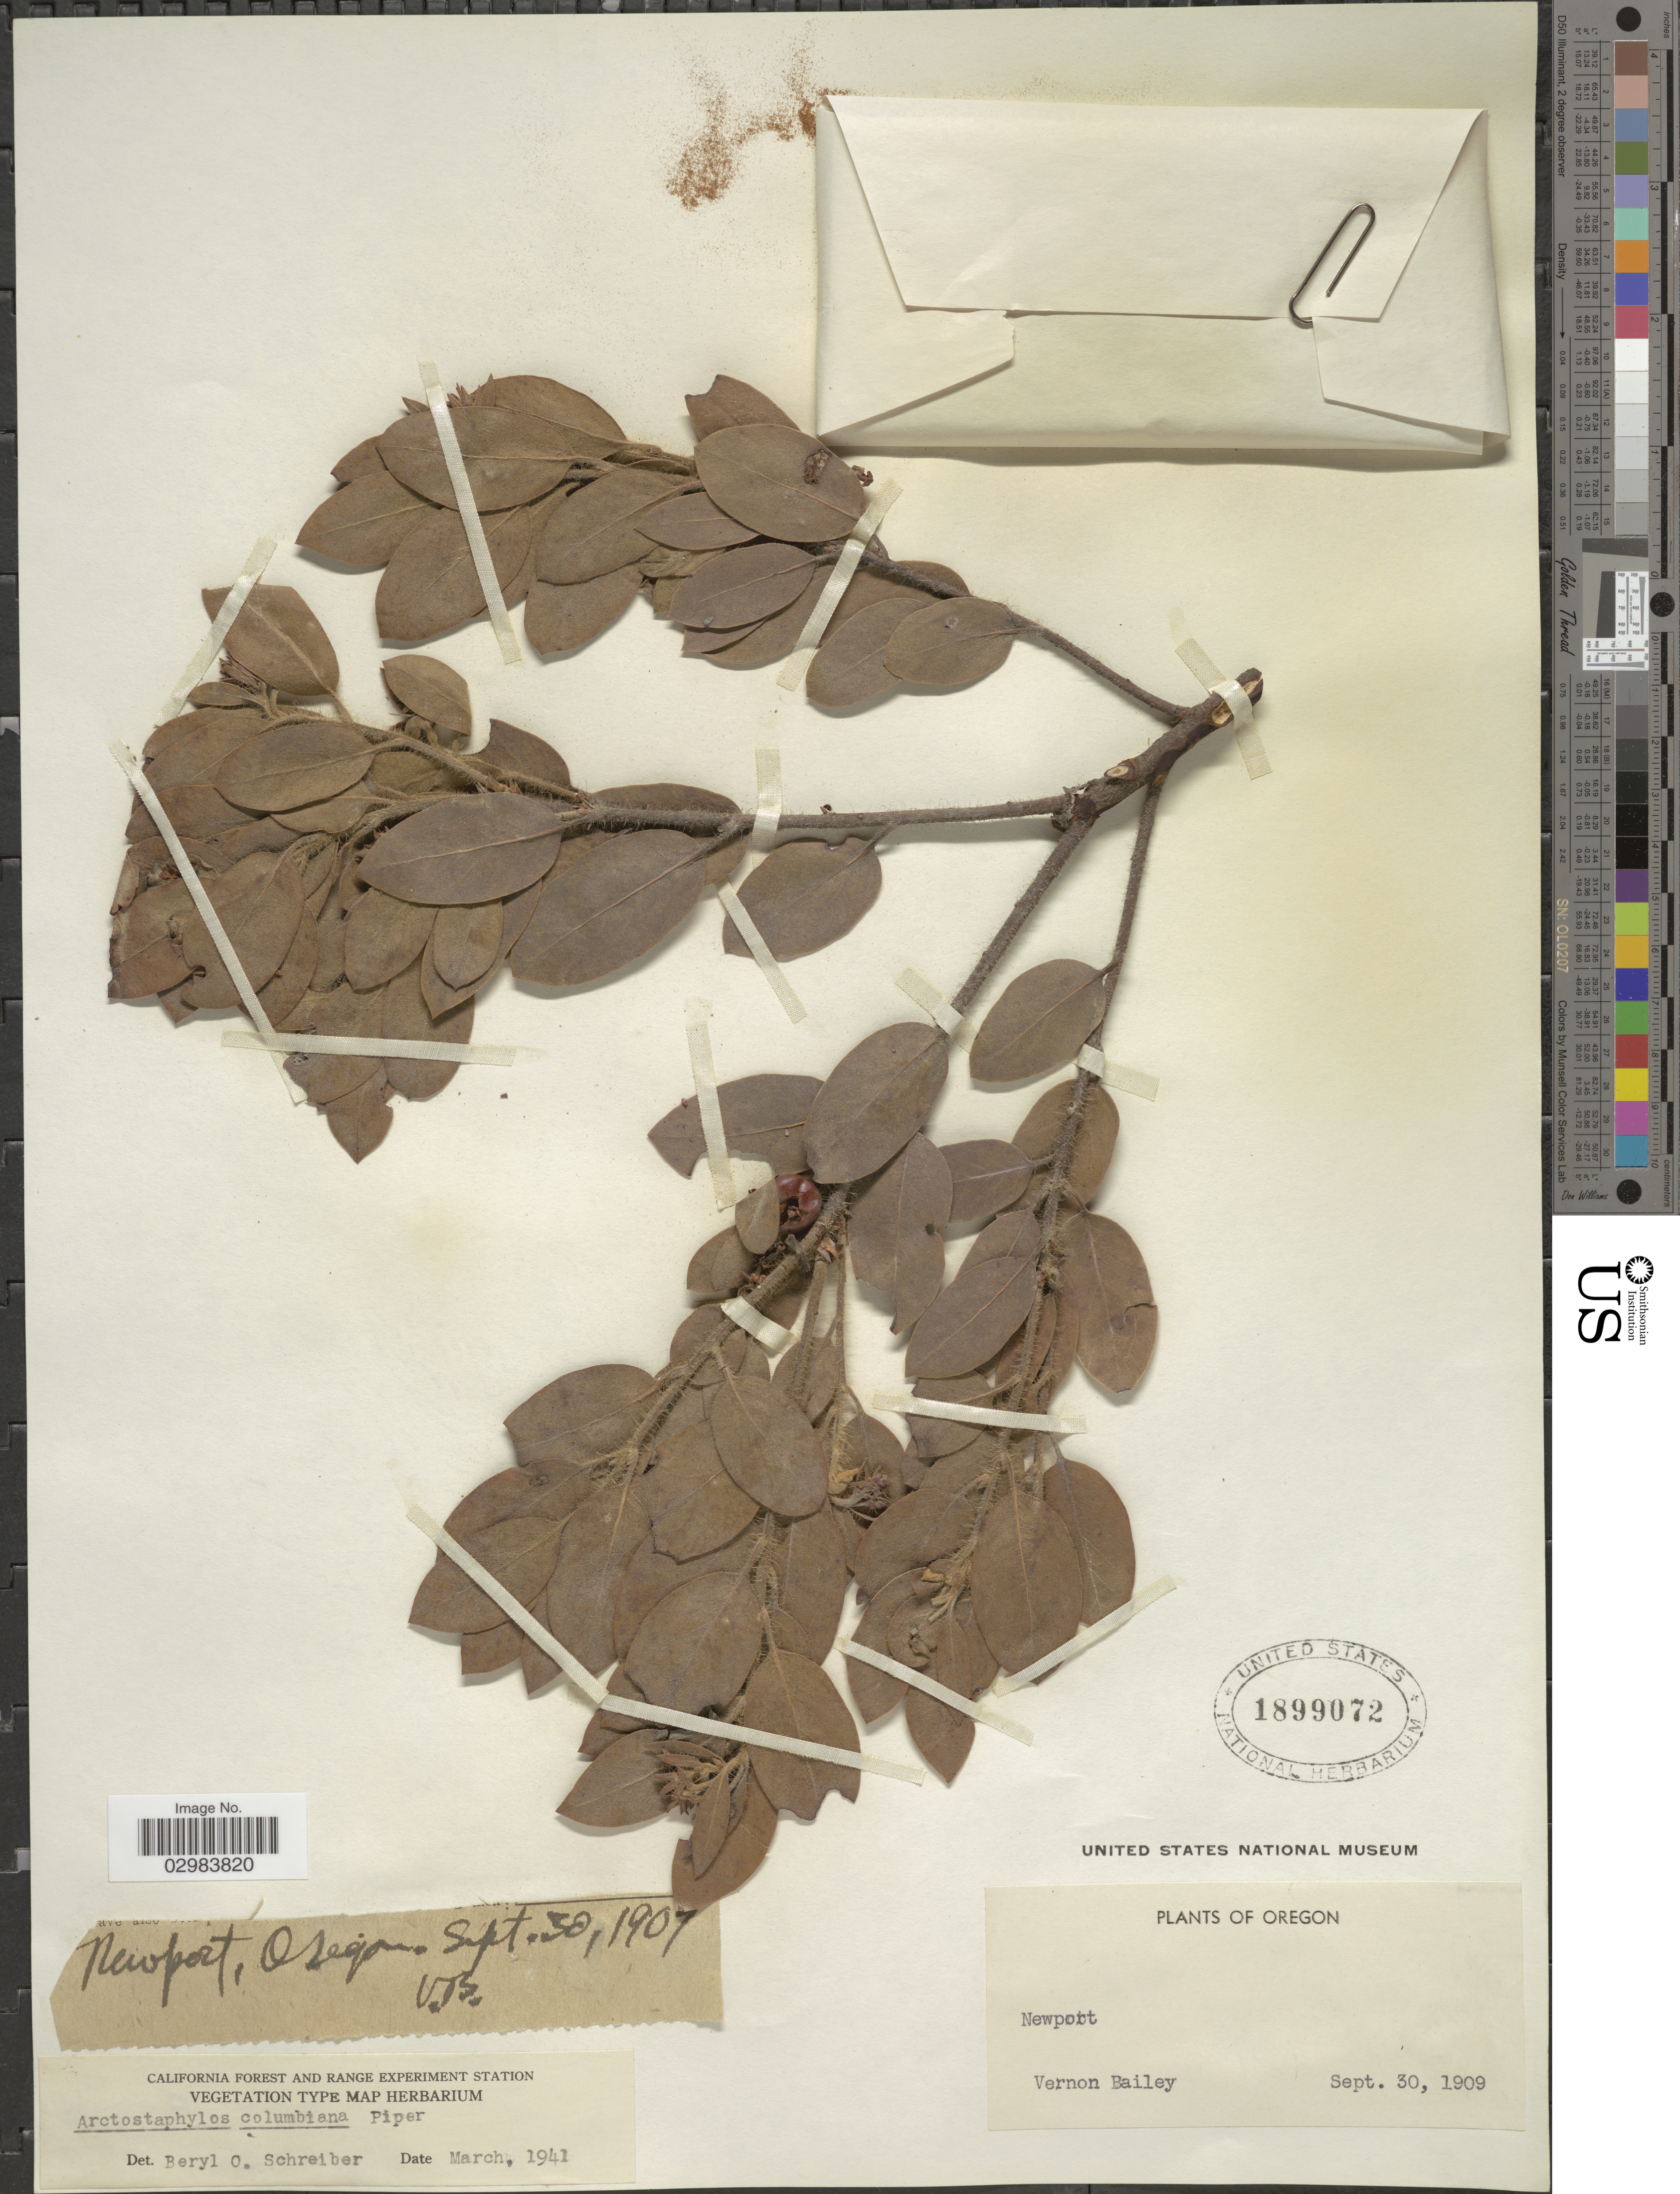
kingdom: Plantae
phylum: Tracheophyta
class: Magnoliopsida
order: Ericales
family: Ericaceae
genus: Arctostaphylos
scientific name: Arctostaphylos columbiana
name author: Piper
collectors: V. O. Bailey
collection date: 1909-09-30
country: United States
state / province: Oregon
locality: Newport.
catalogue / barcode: US 1899072